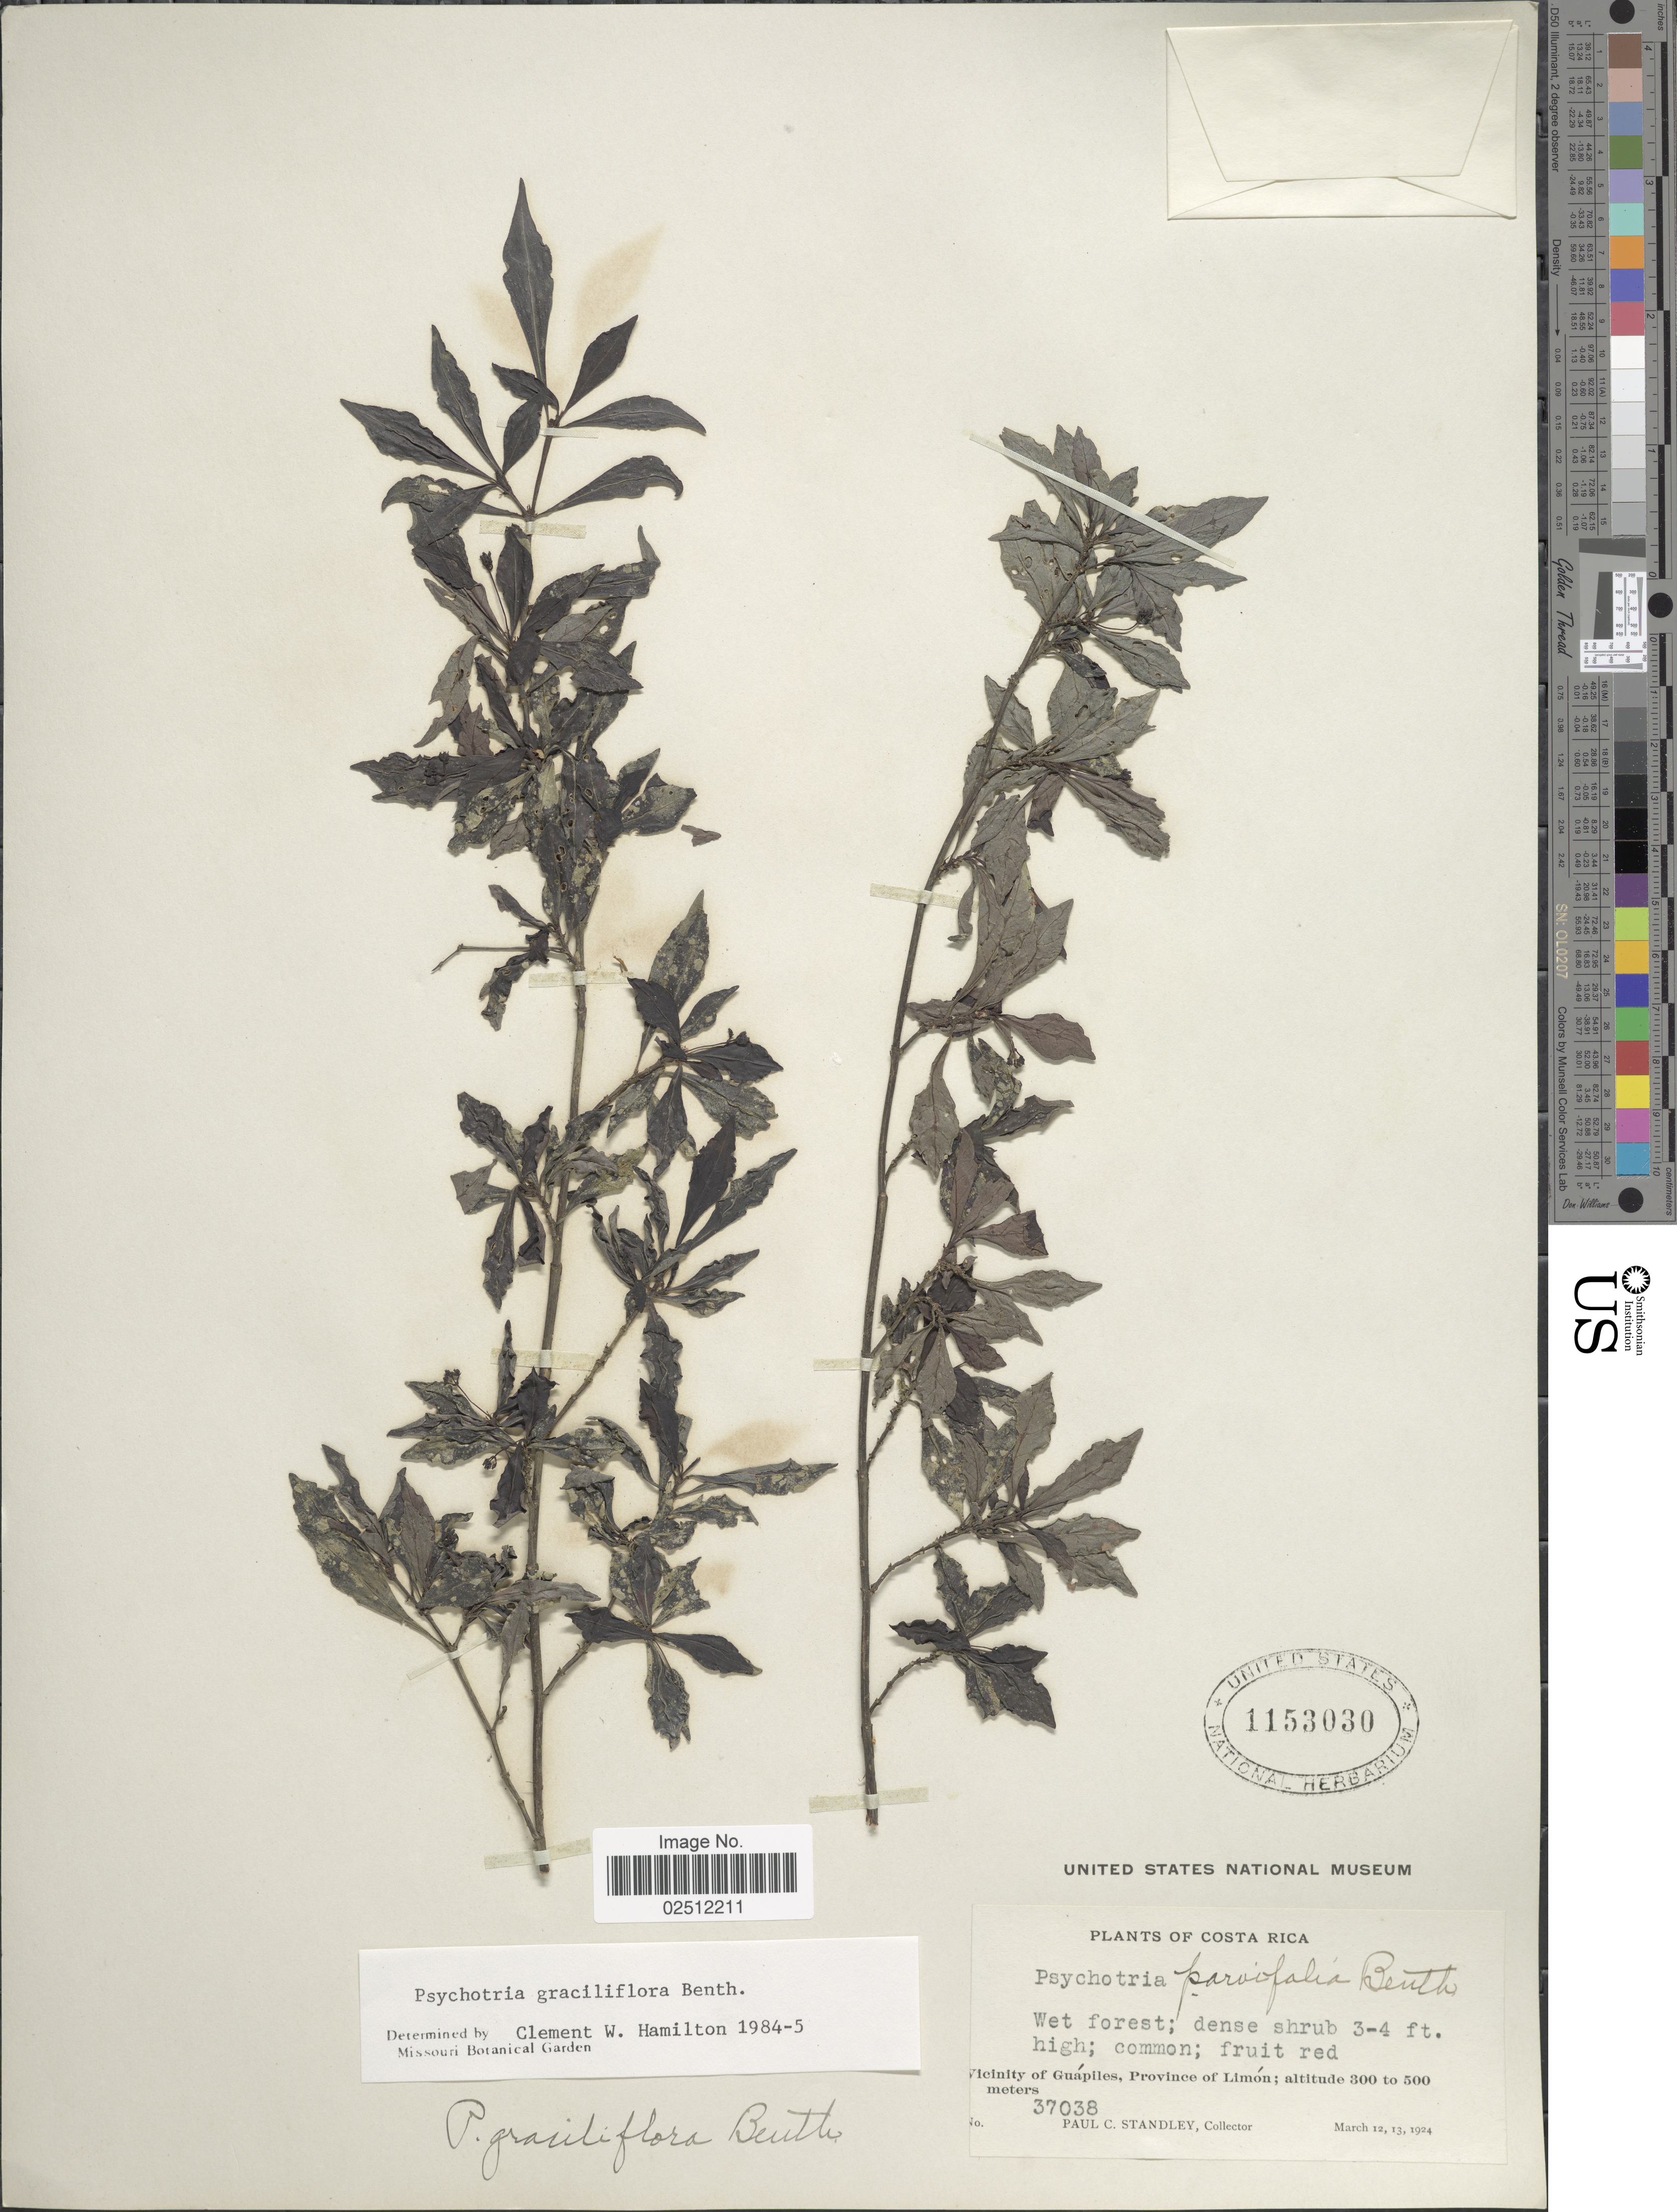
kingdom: Plantae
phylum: Tracheophyta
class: Magnoliopsida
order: Gentianales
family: Rubiaceae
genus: Psychotria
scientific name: Psychotria graciliflora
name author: Benth.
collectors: P. C. Standley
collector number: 37038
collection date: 1924-03-12/1924-03-13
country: Costa Rica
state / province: Limón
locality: Wet forest; Vicinity of Guápiles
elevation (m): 300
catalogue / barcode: US 1153030